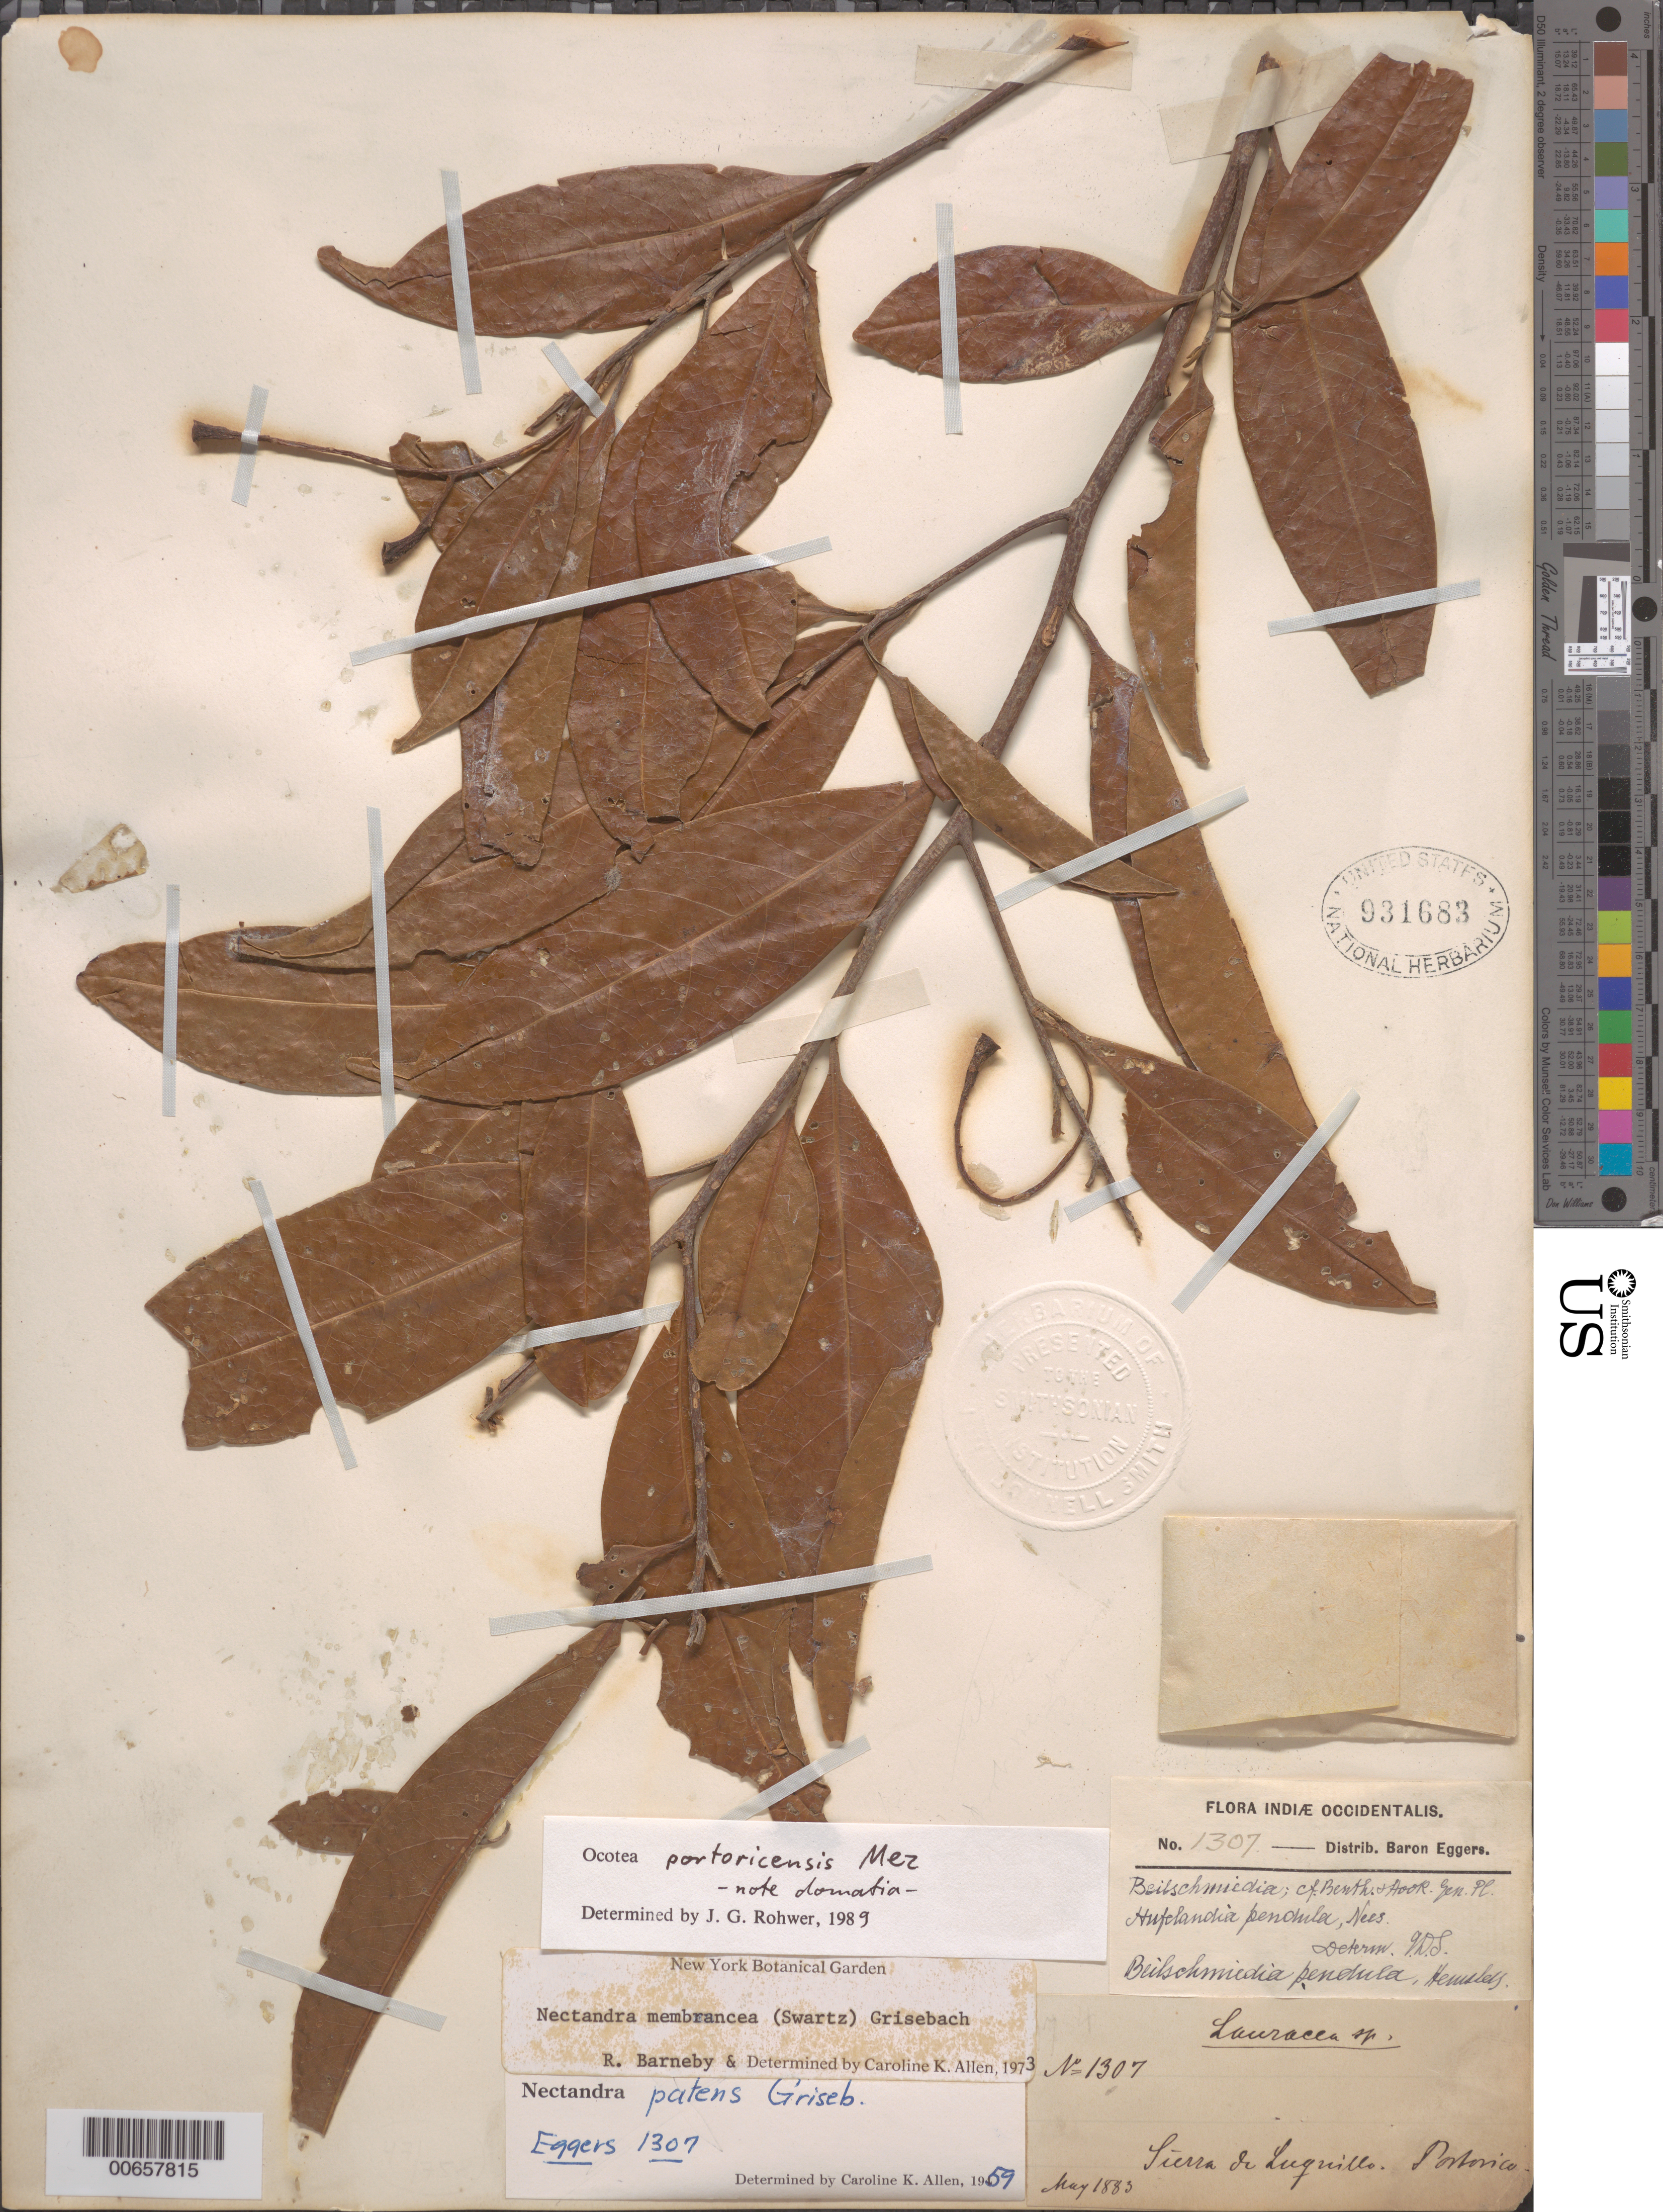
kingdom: Plantae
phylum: Tracheophyta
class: Magnoliopsida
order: Laurales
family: Lauraceae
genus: Ocotea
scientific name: Ocotea portoricensis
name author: Mez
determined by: Rohwer, J. G.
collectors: H. F. A. von Eggers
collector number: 1307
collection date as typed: May 1883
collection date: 1883-05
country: Puerto Rico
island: Greater Antilles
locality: Sierra de Luquillo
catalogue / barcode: US 931683